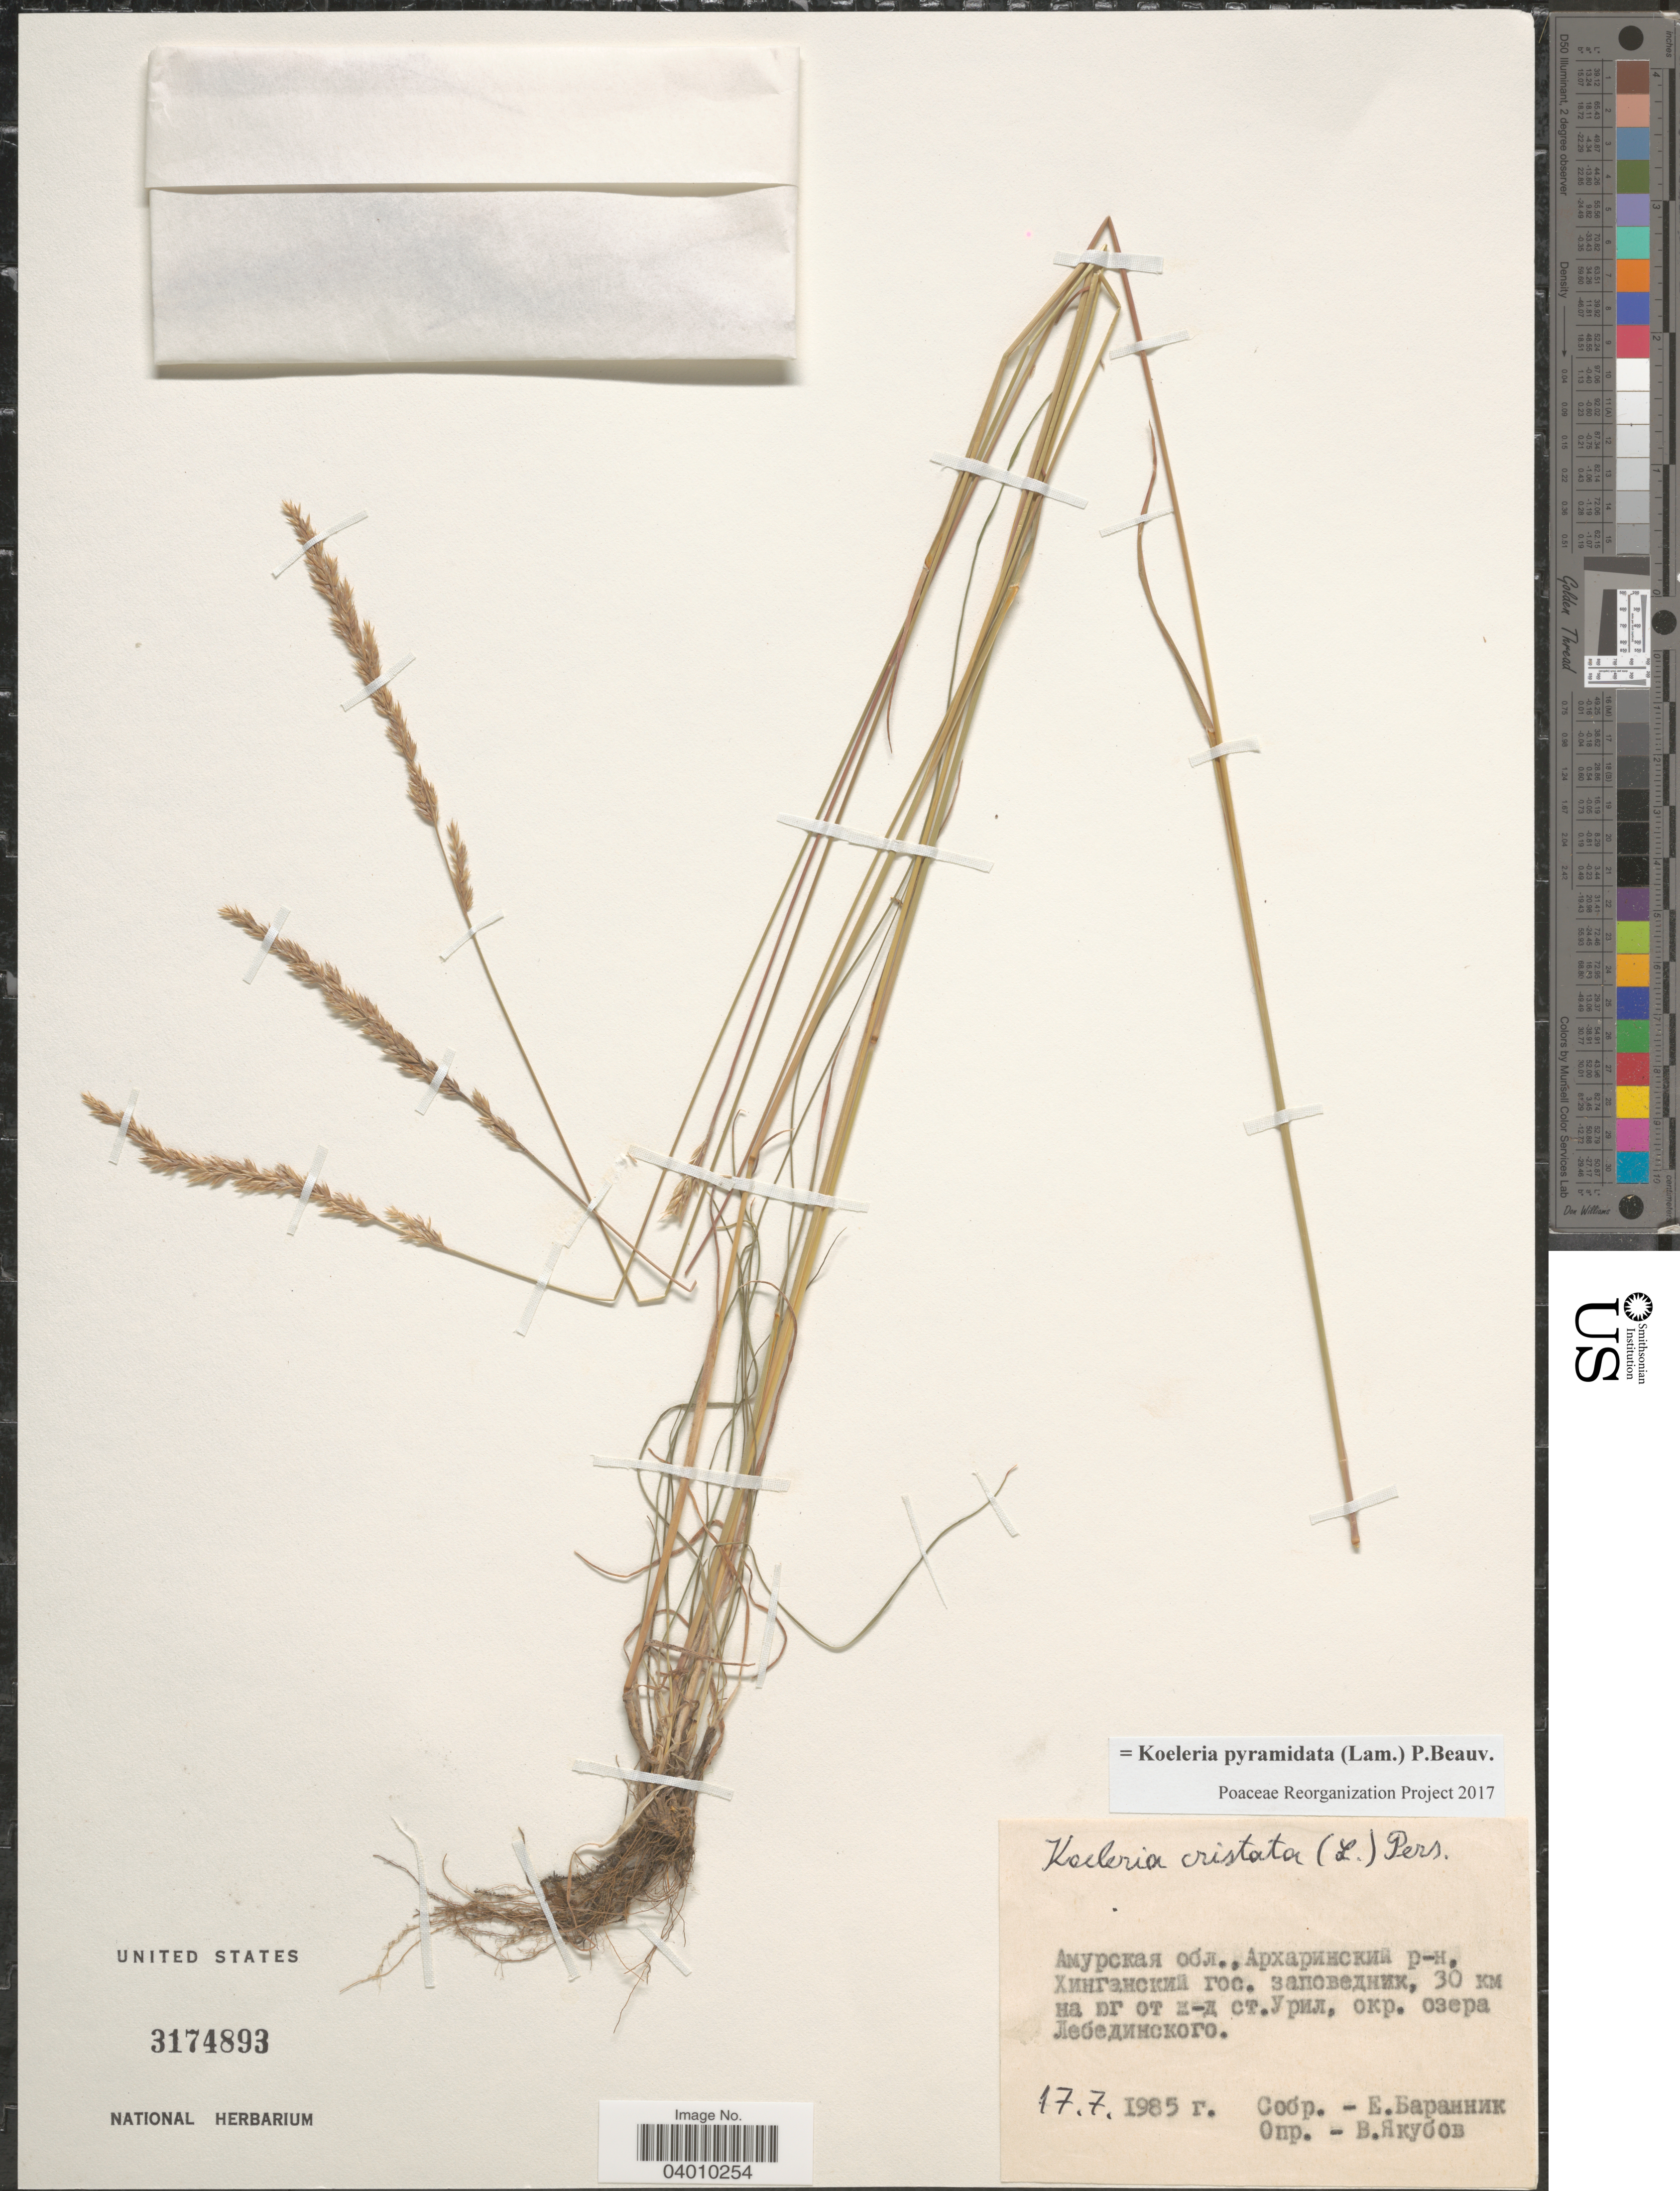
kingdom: Plantae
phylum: Tracheophyta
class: Liliopsida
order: Poales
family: Poaceae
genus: Koeleria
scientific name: Koeleria pyramidata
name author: (Lam.) P. Beauv.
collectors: E. Barannik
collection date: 1985-07-17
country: Russian Federation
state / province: Amur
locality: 30 km S of railroad station Uril, vicinity of lake Lebedinskoye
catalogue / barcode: US 3174893